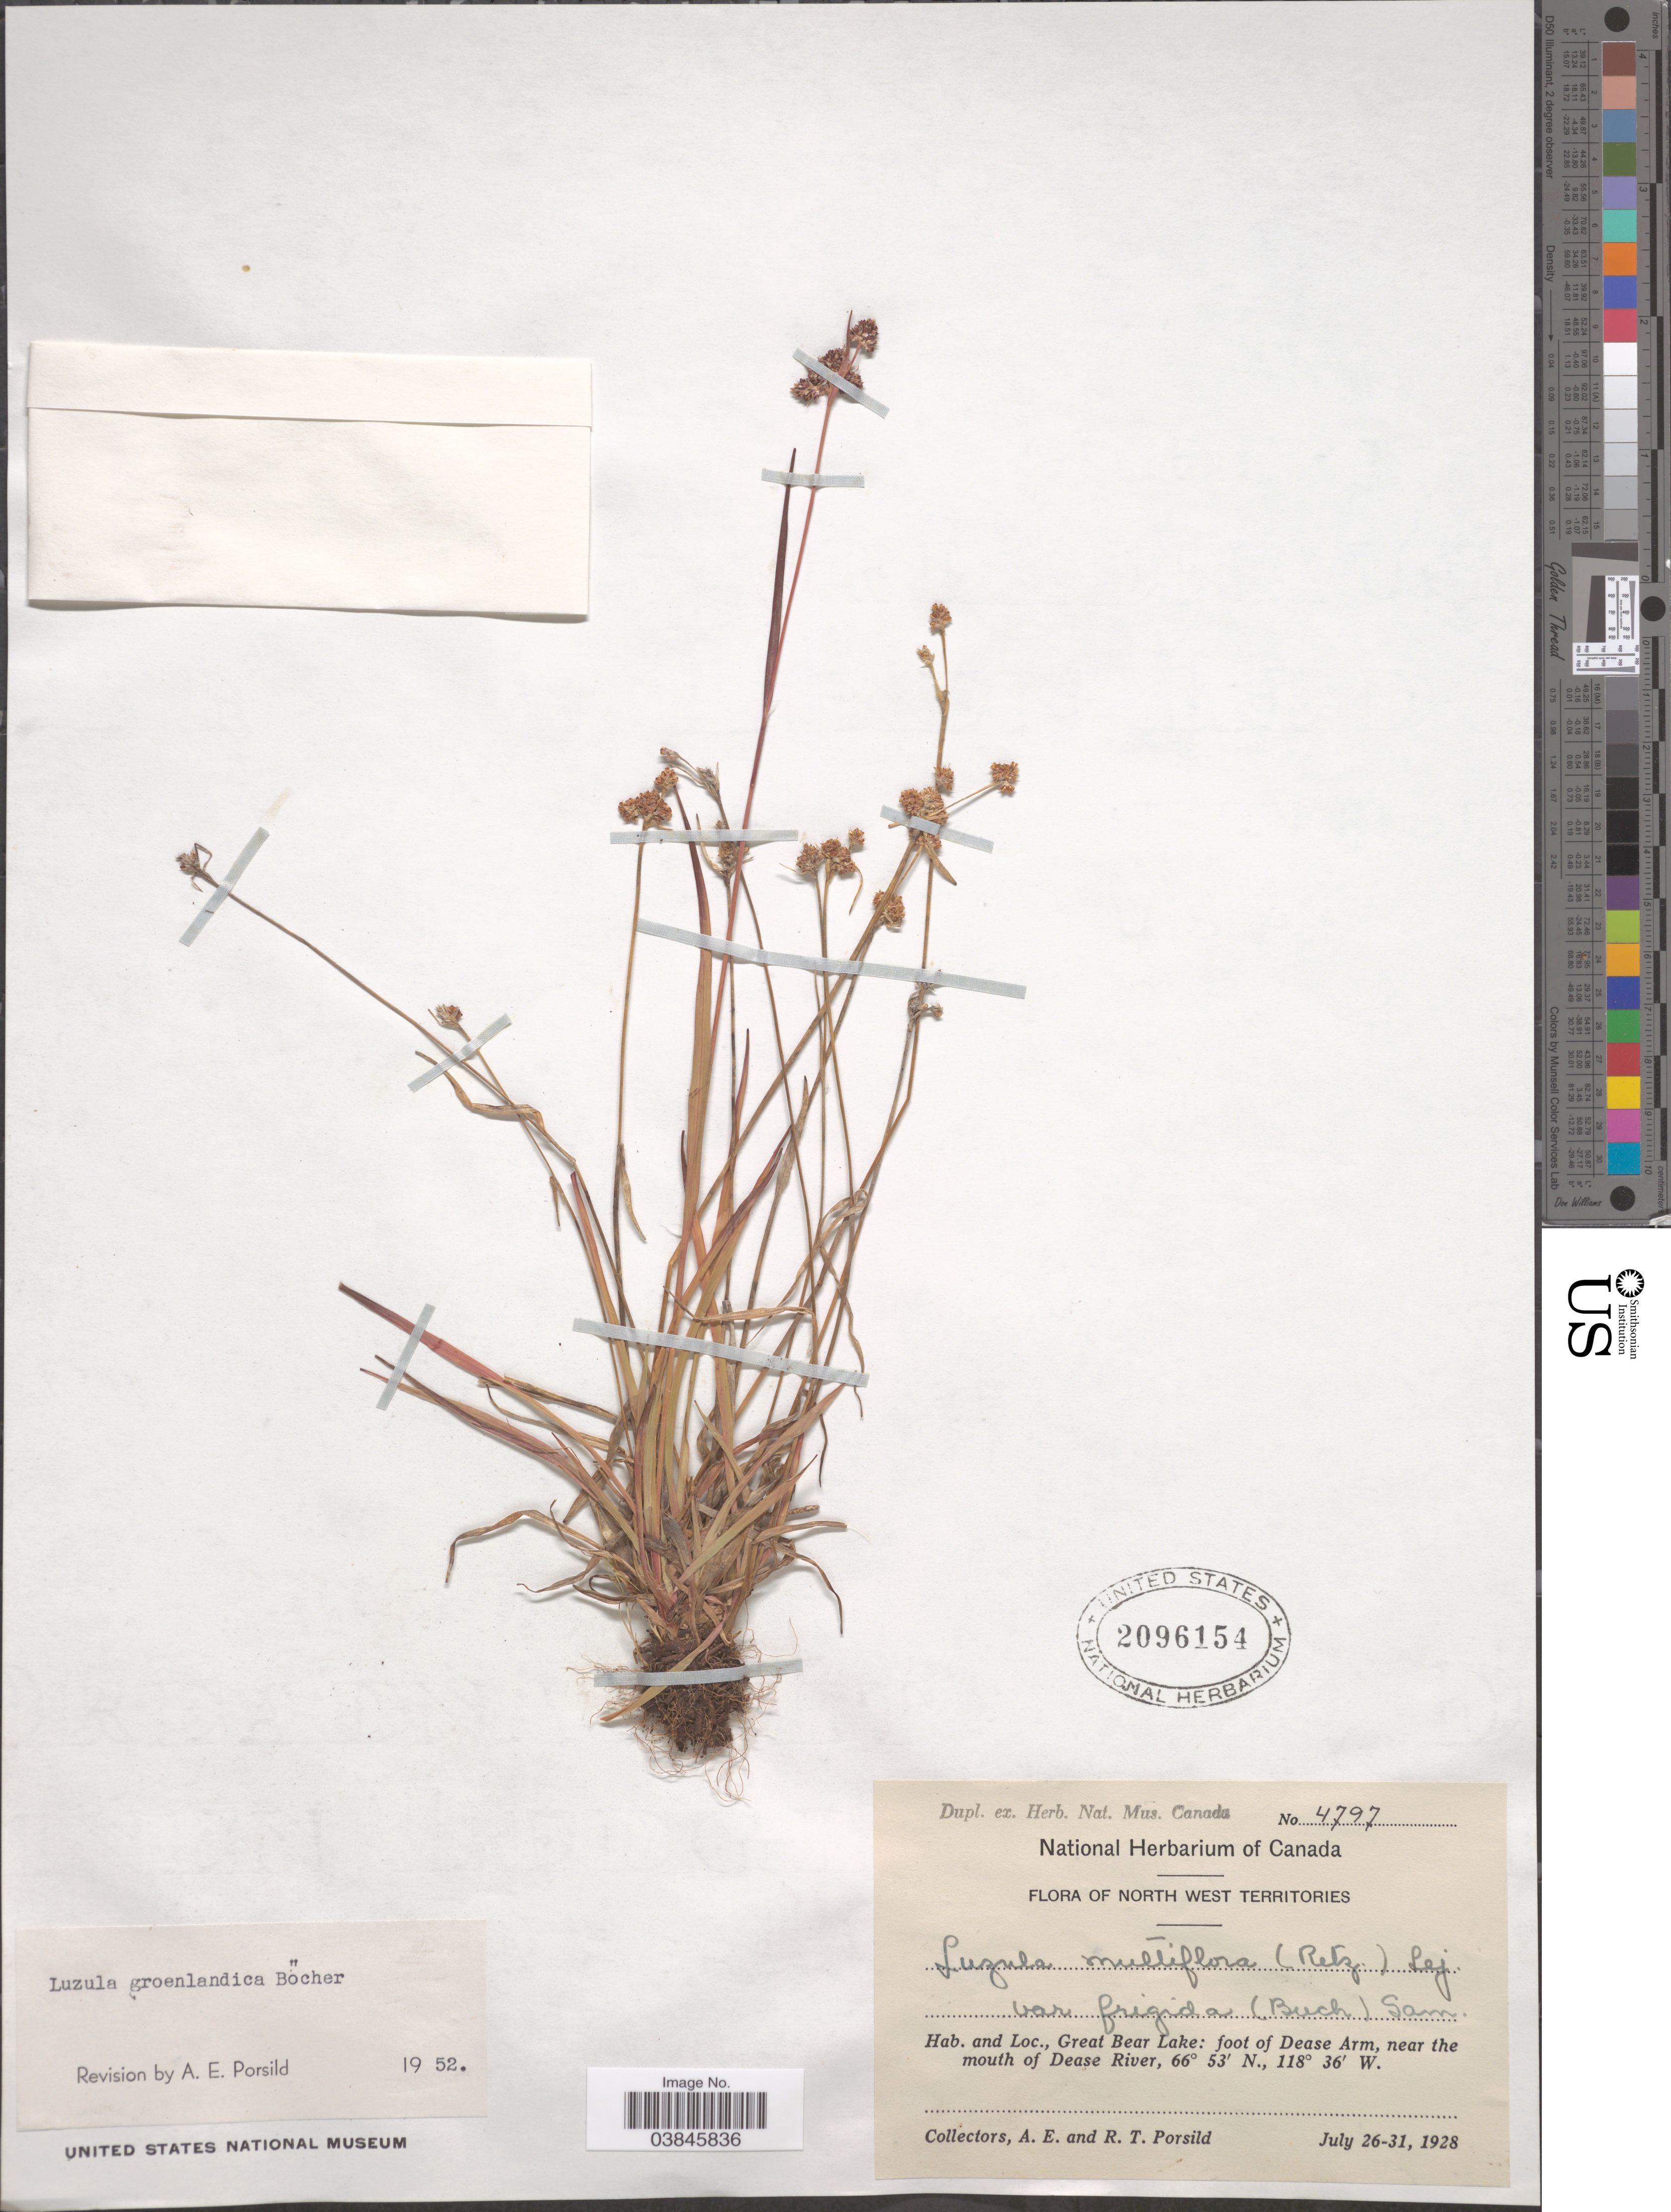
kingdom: Plantae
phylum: Tracheophyta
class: Liliopsida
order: Poales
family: Juncaceae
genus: Luzula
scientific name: Luzula groenlandica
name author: Böcher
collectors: A. E. Porsild & R. T. Porsild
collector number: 4797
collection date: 1928-07-26/1928-07-31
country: Canada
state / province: Northwest Territories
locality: Great Bear Lake; foot of Dease Arm, near the mouth of Dease River.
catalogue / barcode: US 2096154